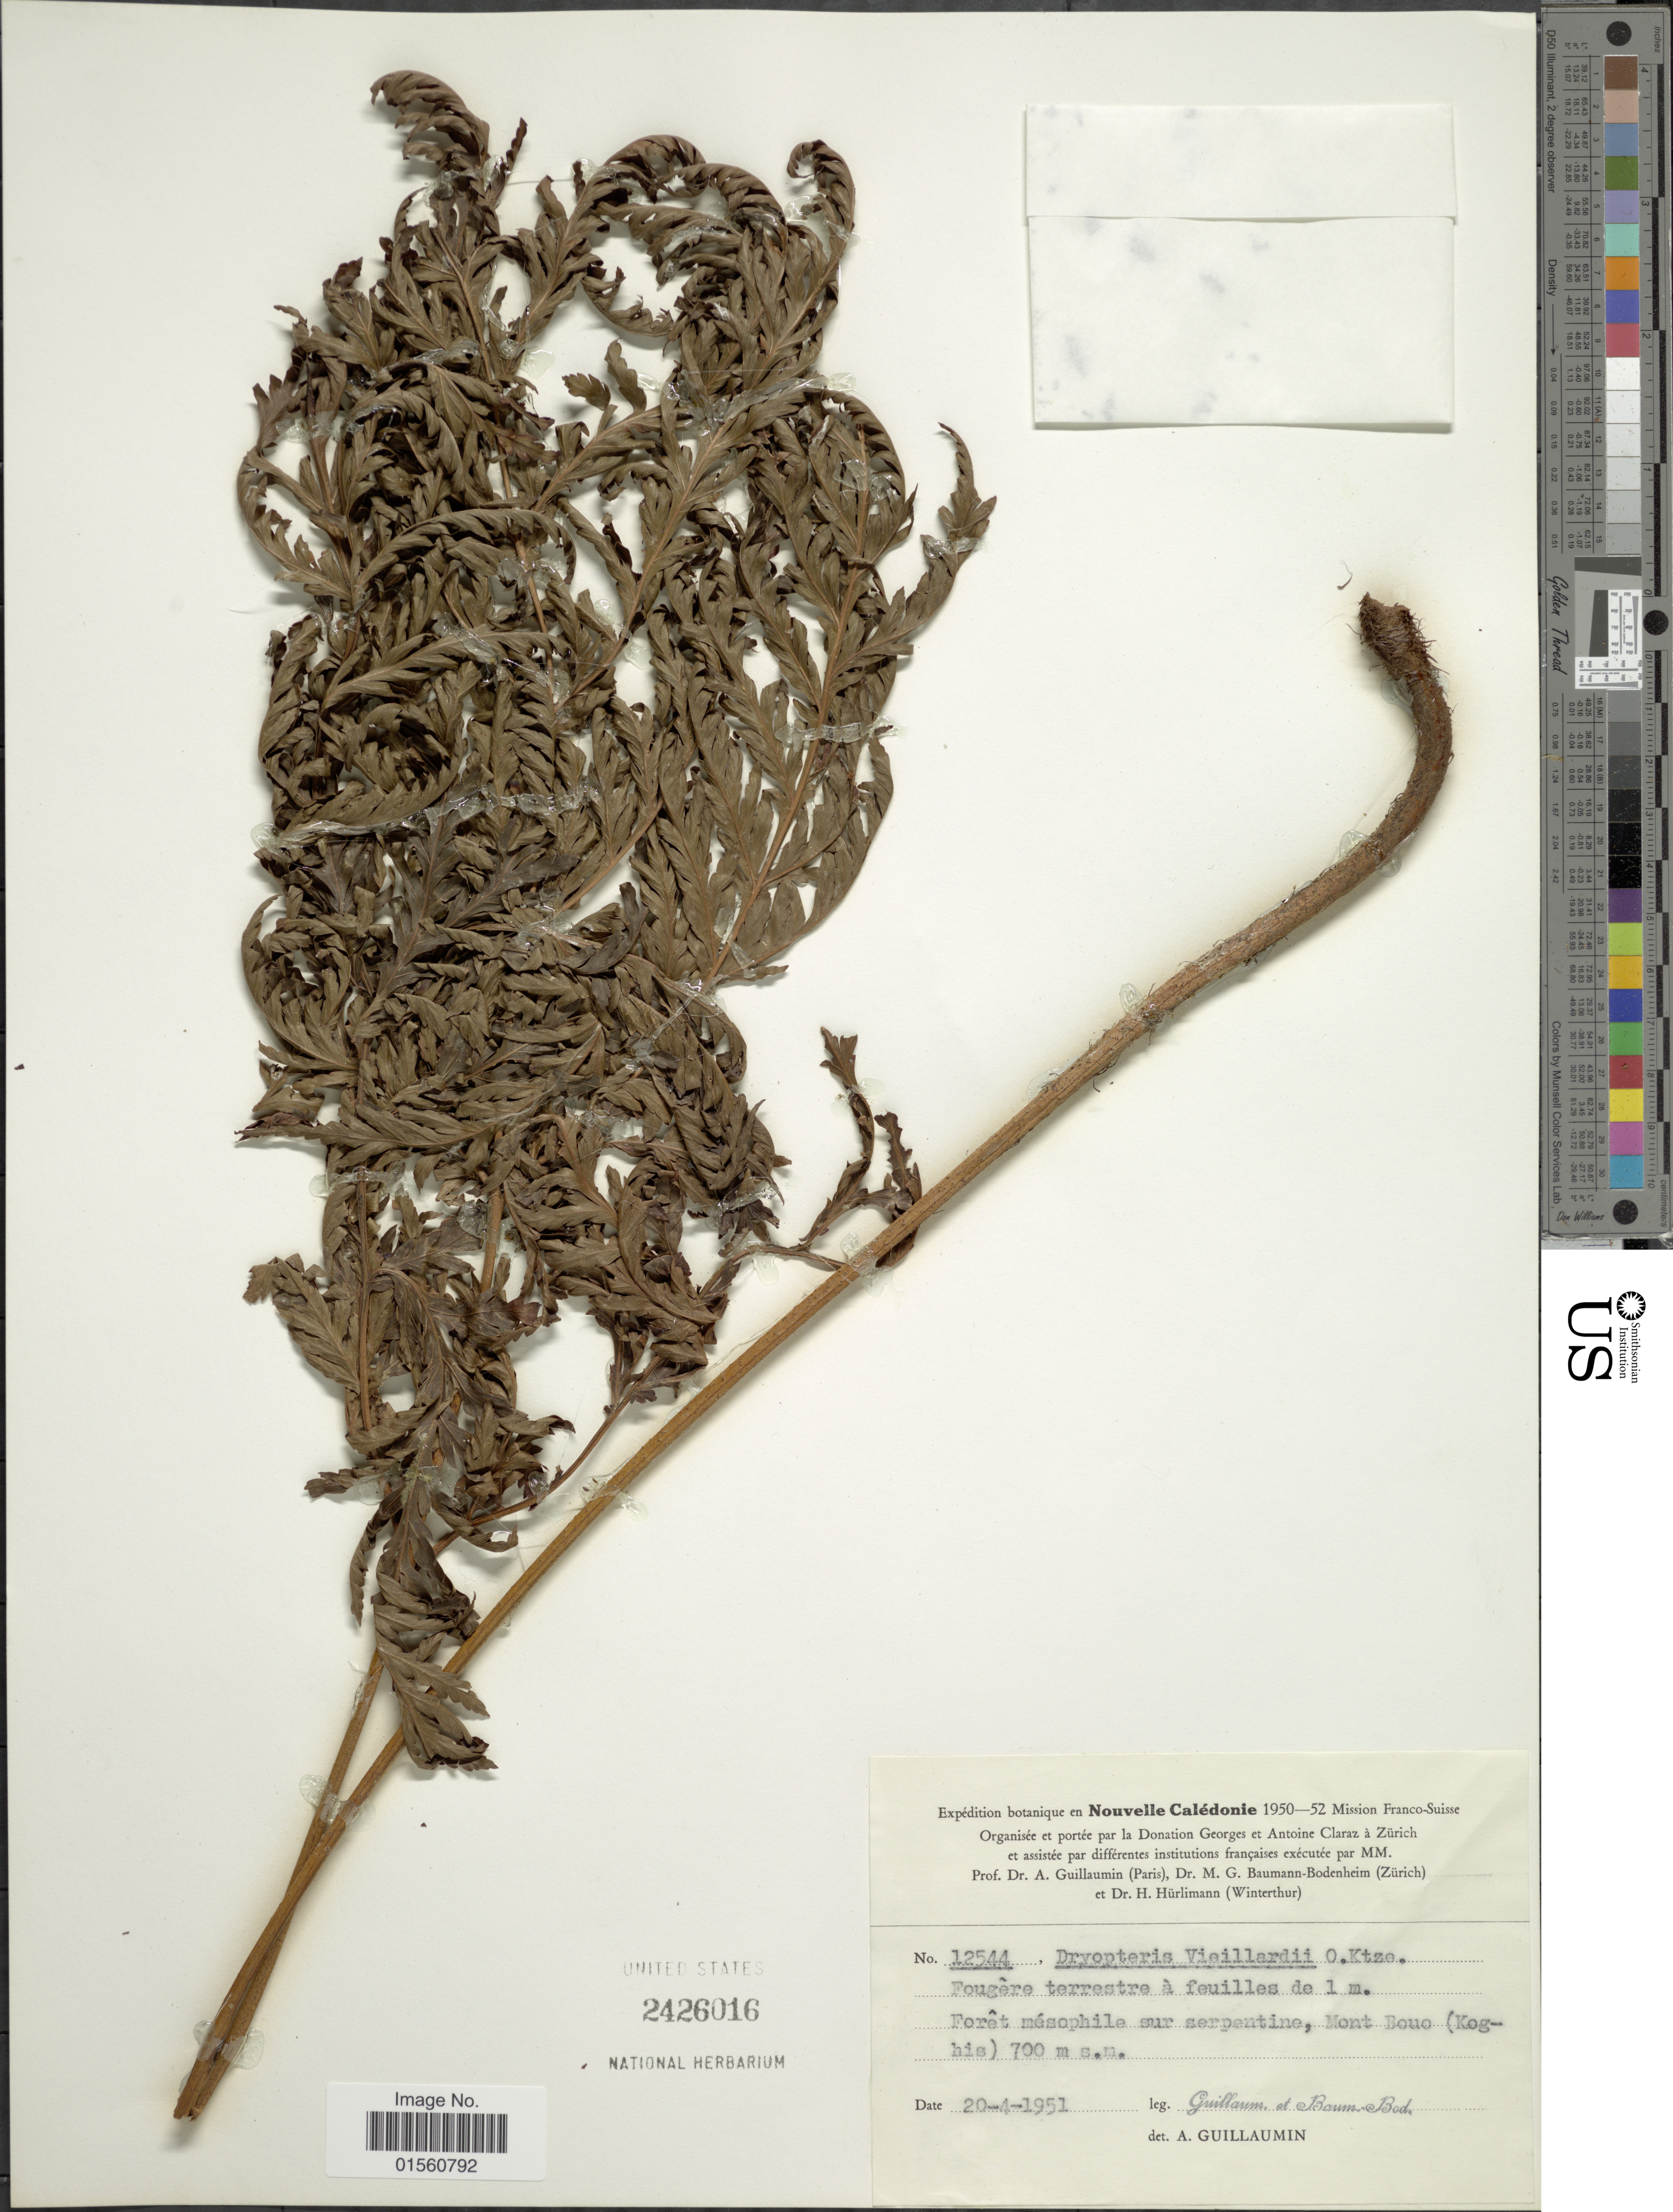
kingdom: Plantae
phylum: Tracheophyta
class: Polypodiopsida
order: Polypodiales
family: Dryopteridaceae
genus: Lastreopsis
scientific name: Lastreopsis vieillardii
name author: (Mett.) Tindale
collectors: A. Guillaumin & M. G. Baumann-Bodenheim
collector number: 12544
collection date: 1951-04-20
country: New Caledonia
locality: Forêt mésophile sur serpentine, Mont Bouo (Kogohis)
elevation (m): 700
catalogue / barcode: US 2426016